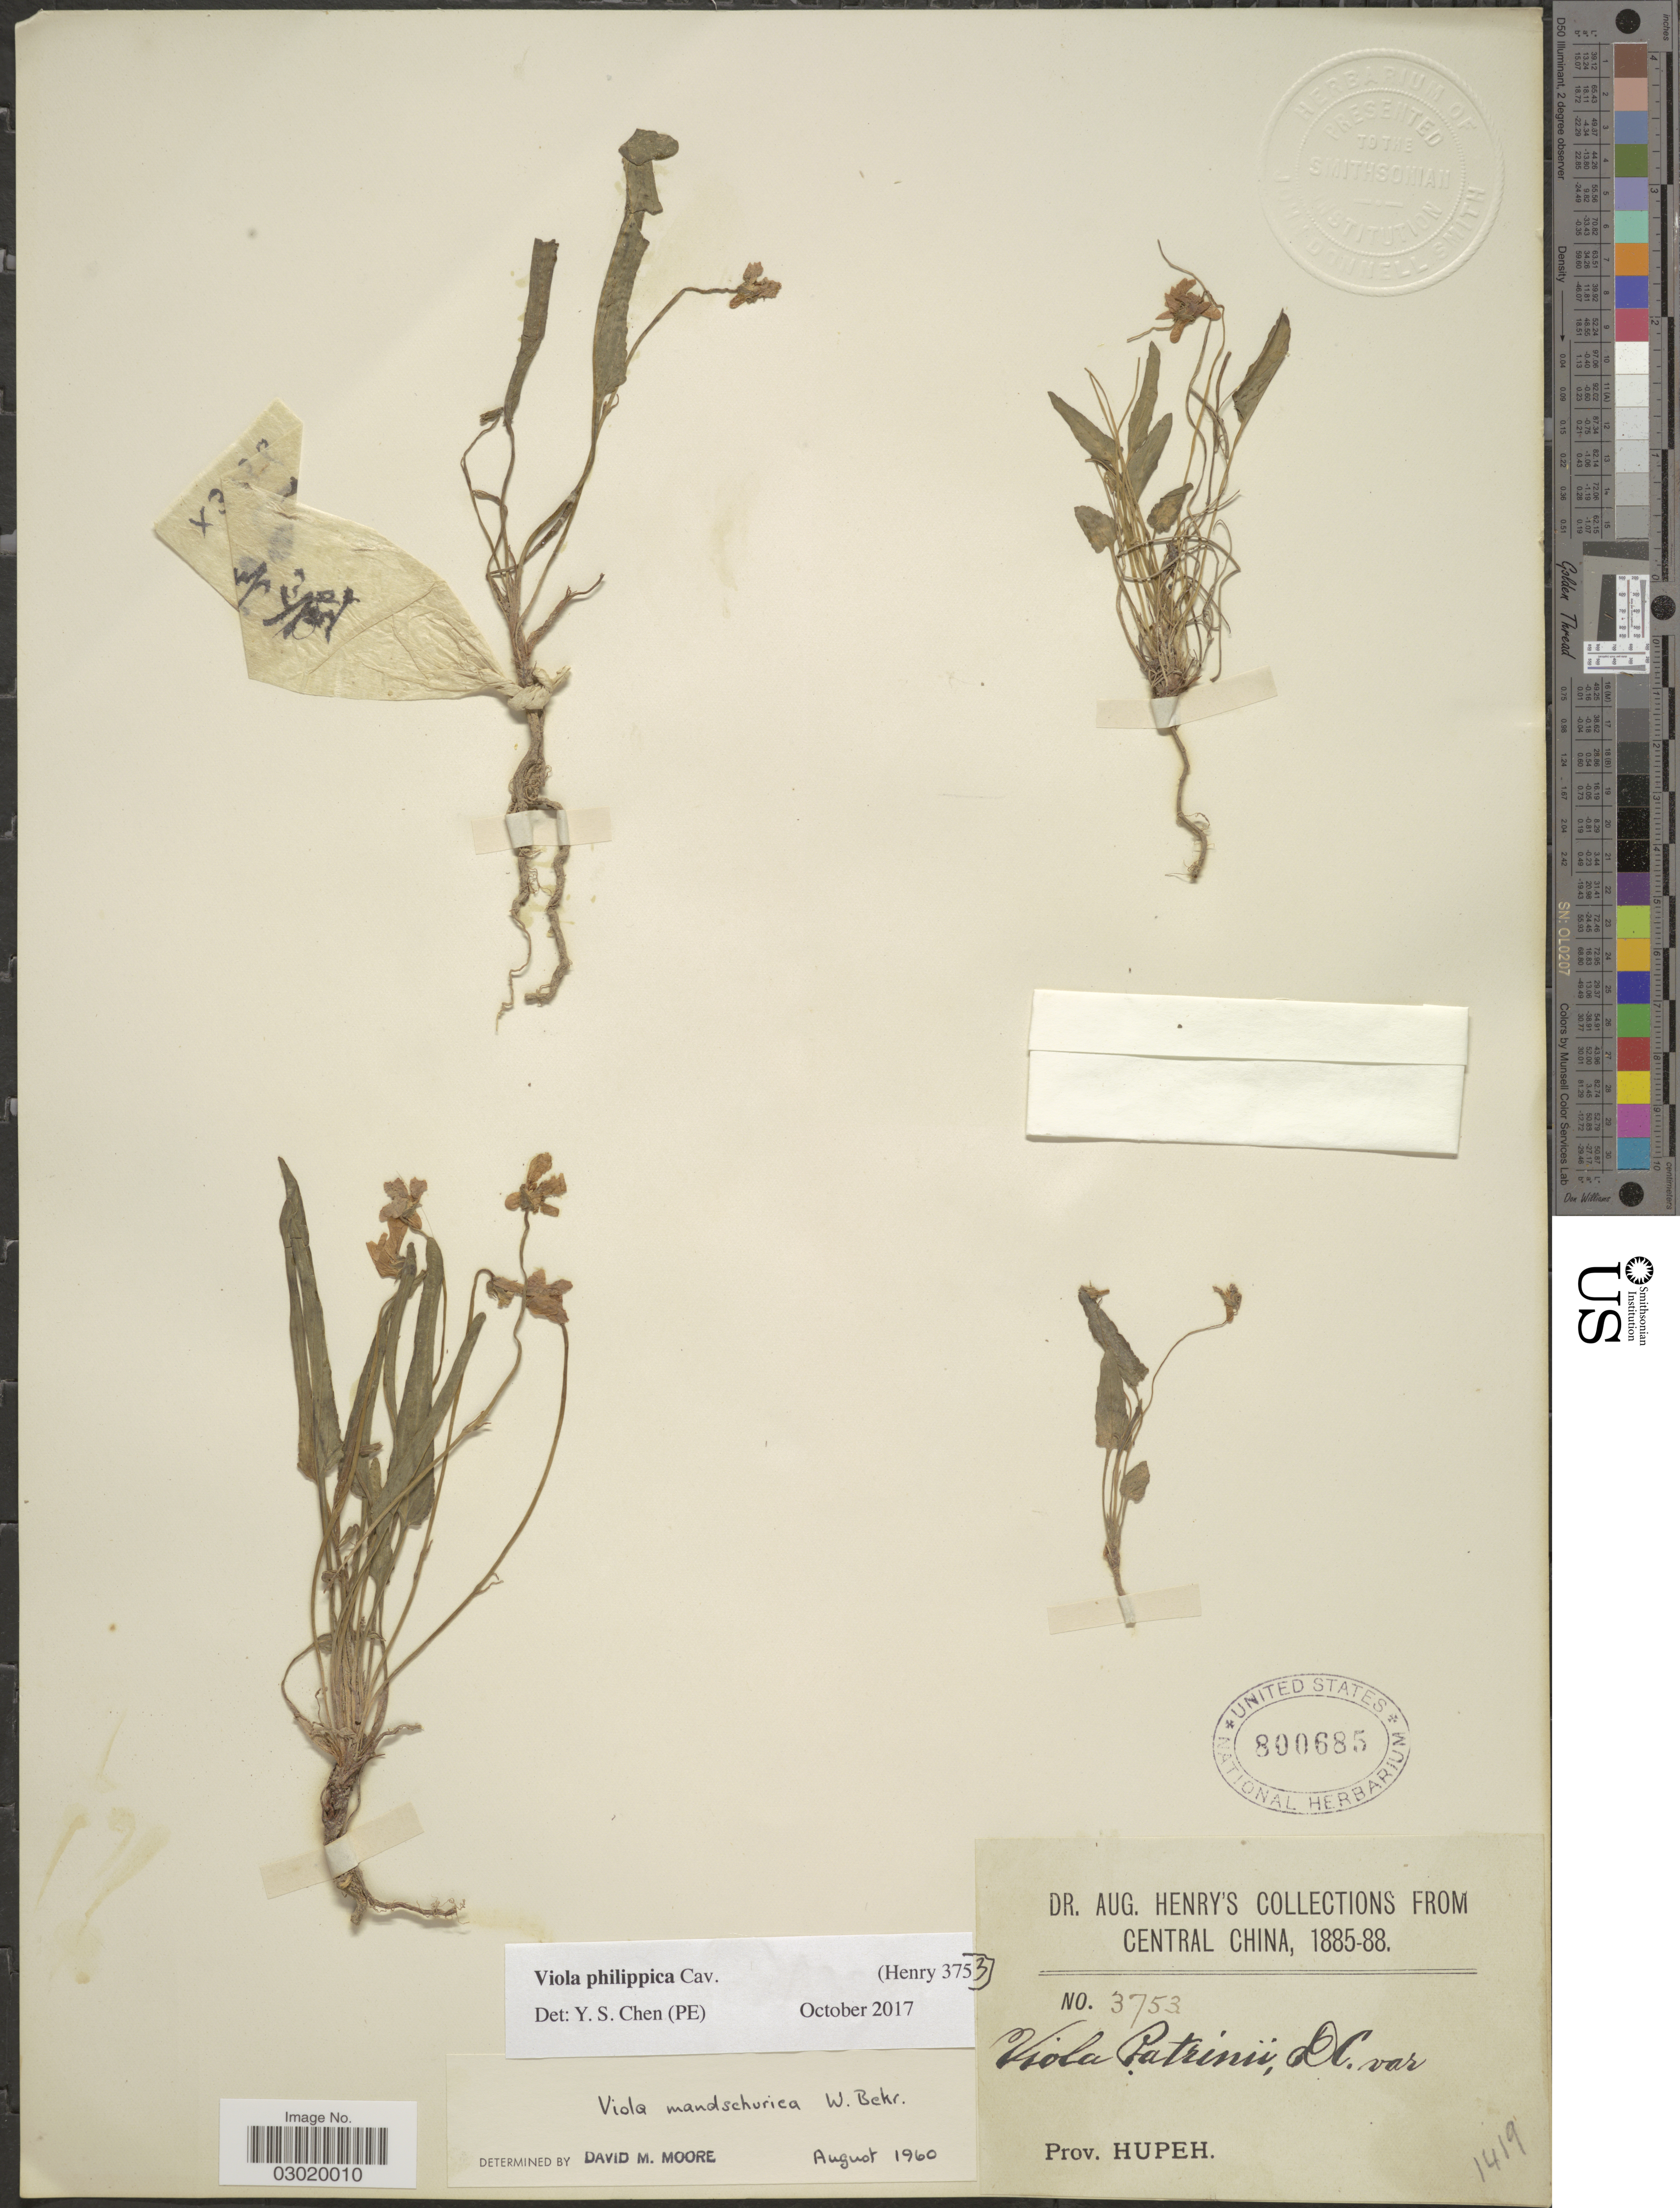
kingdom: Plantae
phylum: Tracheophyta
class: Magnoliopsida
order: Malpighiales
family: Violaceae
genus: Viola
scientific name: Viola philippica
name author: Cav.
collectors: A. Henry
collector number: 3753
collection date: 1885/1888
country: China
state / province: Hubei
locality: Central China. Prov. Hupeh.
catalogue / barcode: US 800685